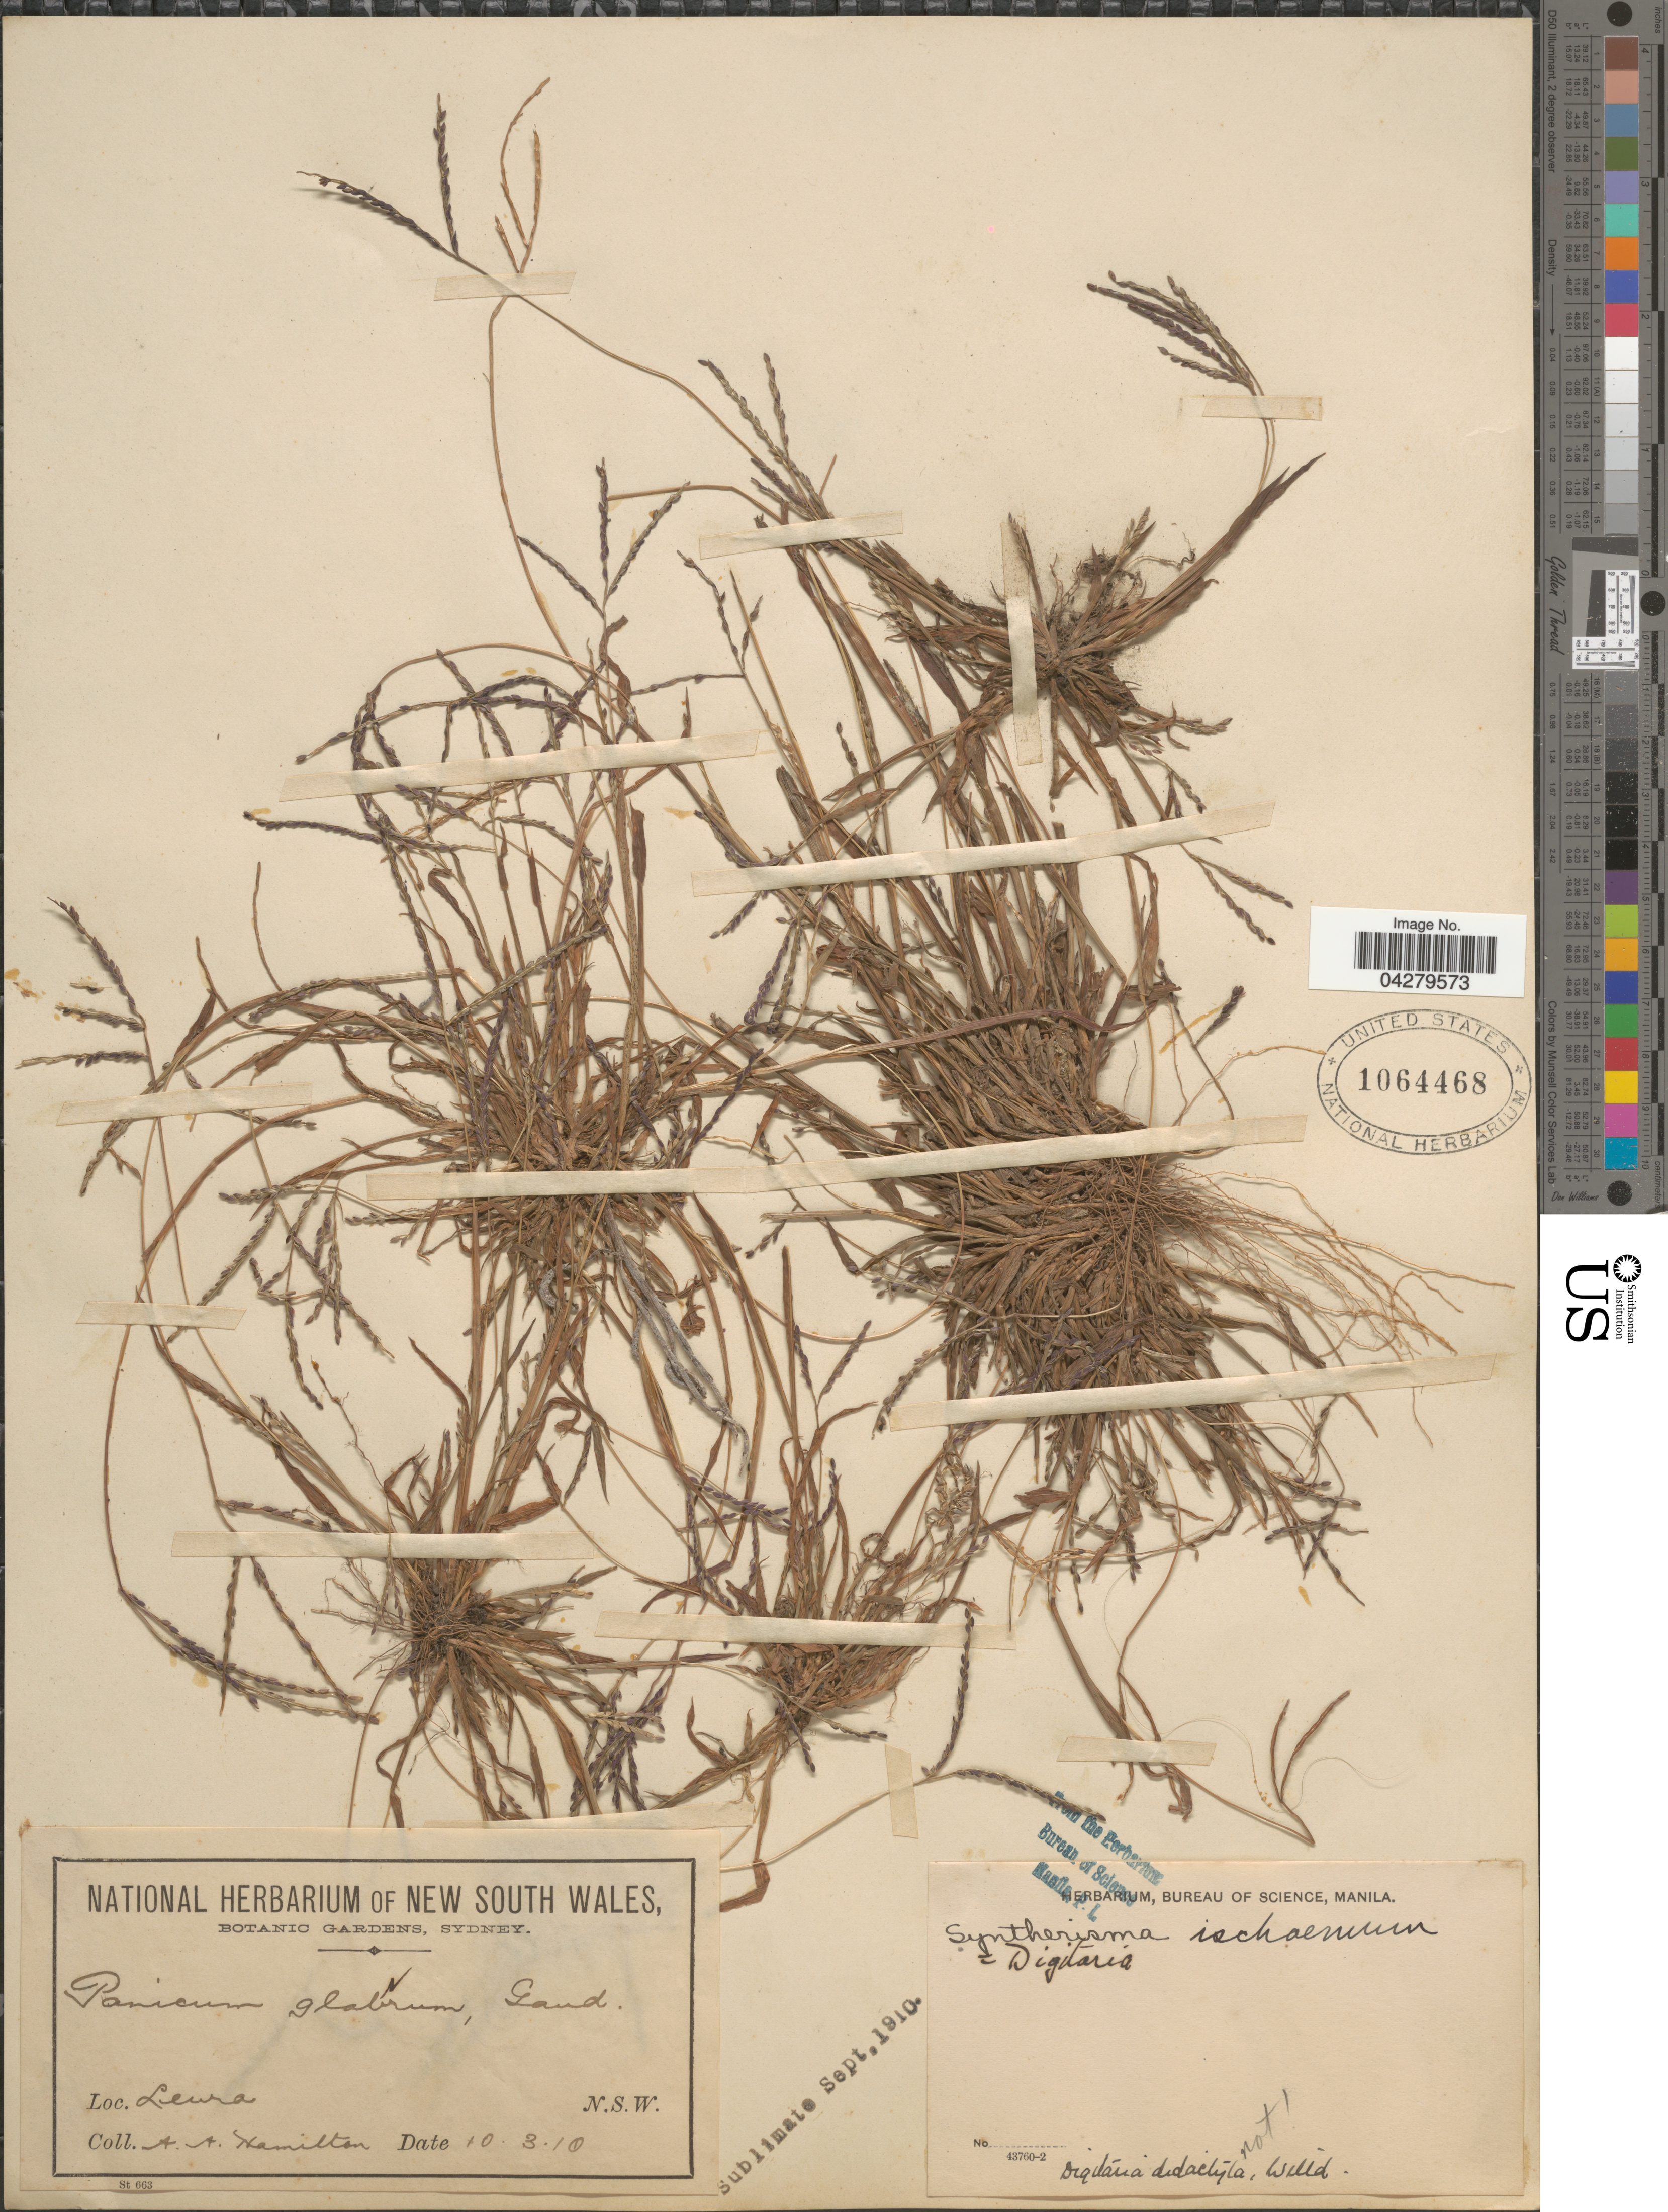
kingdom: Plantae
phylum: Tracheophyta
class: Liliopsida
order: Poales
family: Poaceae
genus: Digitaria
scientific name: Digitaria ischaemum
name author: (Schreber) Schreber ex Muhl.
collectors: A. A. Hamilton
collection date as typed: Transcribed d/m/y: 10/3/10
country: Australia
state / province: New South Wales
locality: Leura.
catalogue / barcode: US 1064468